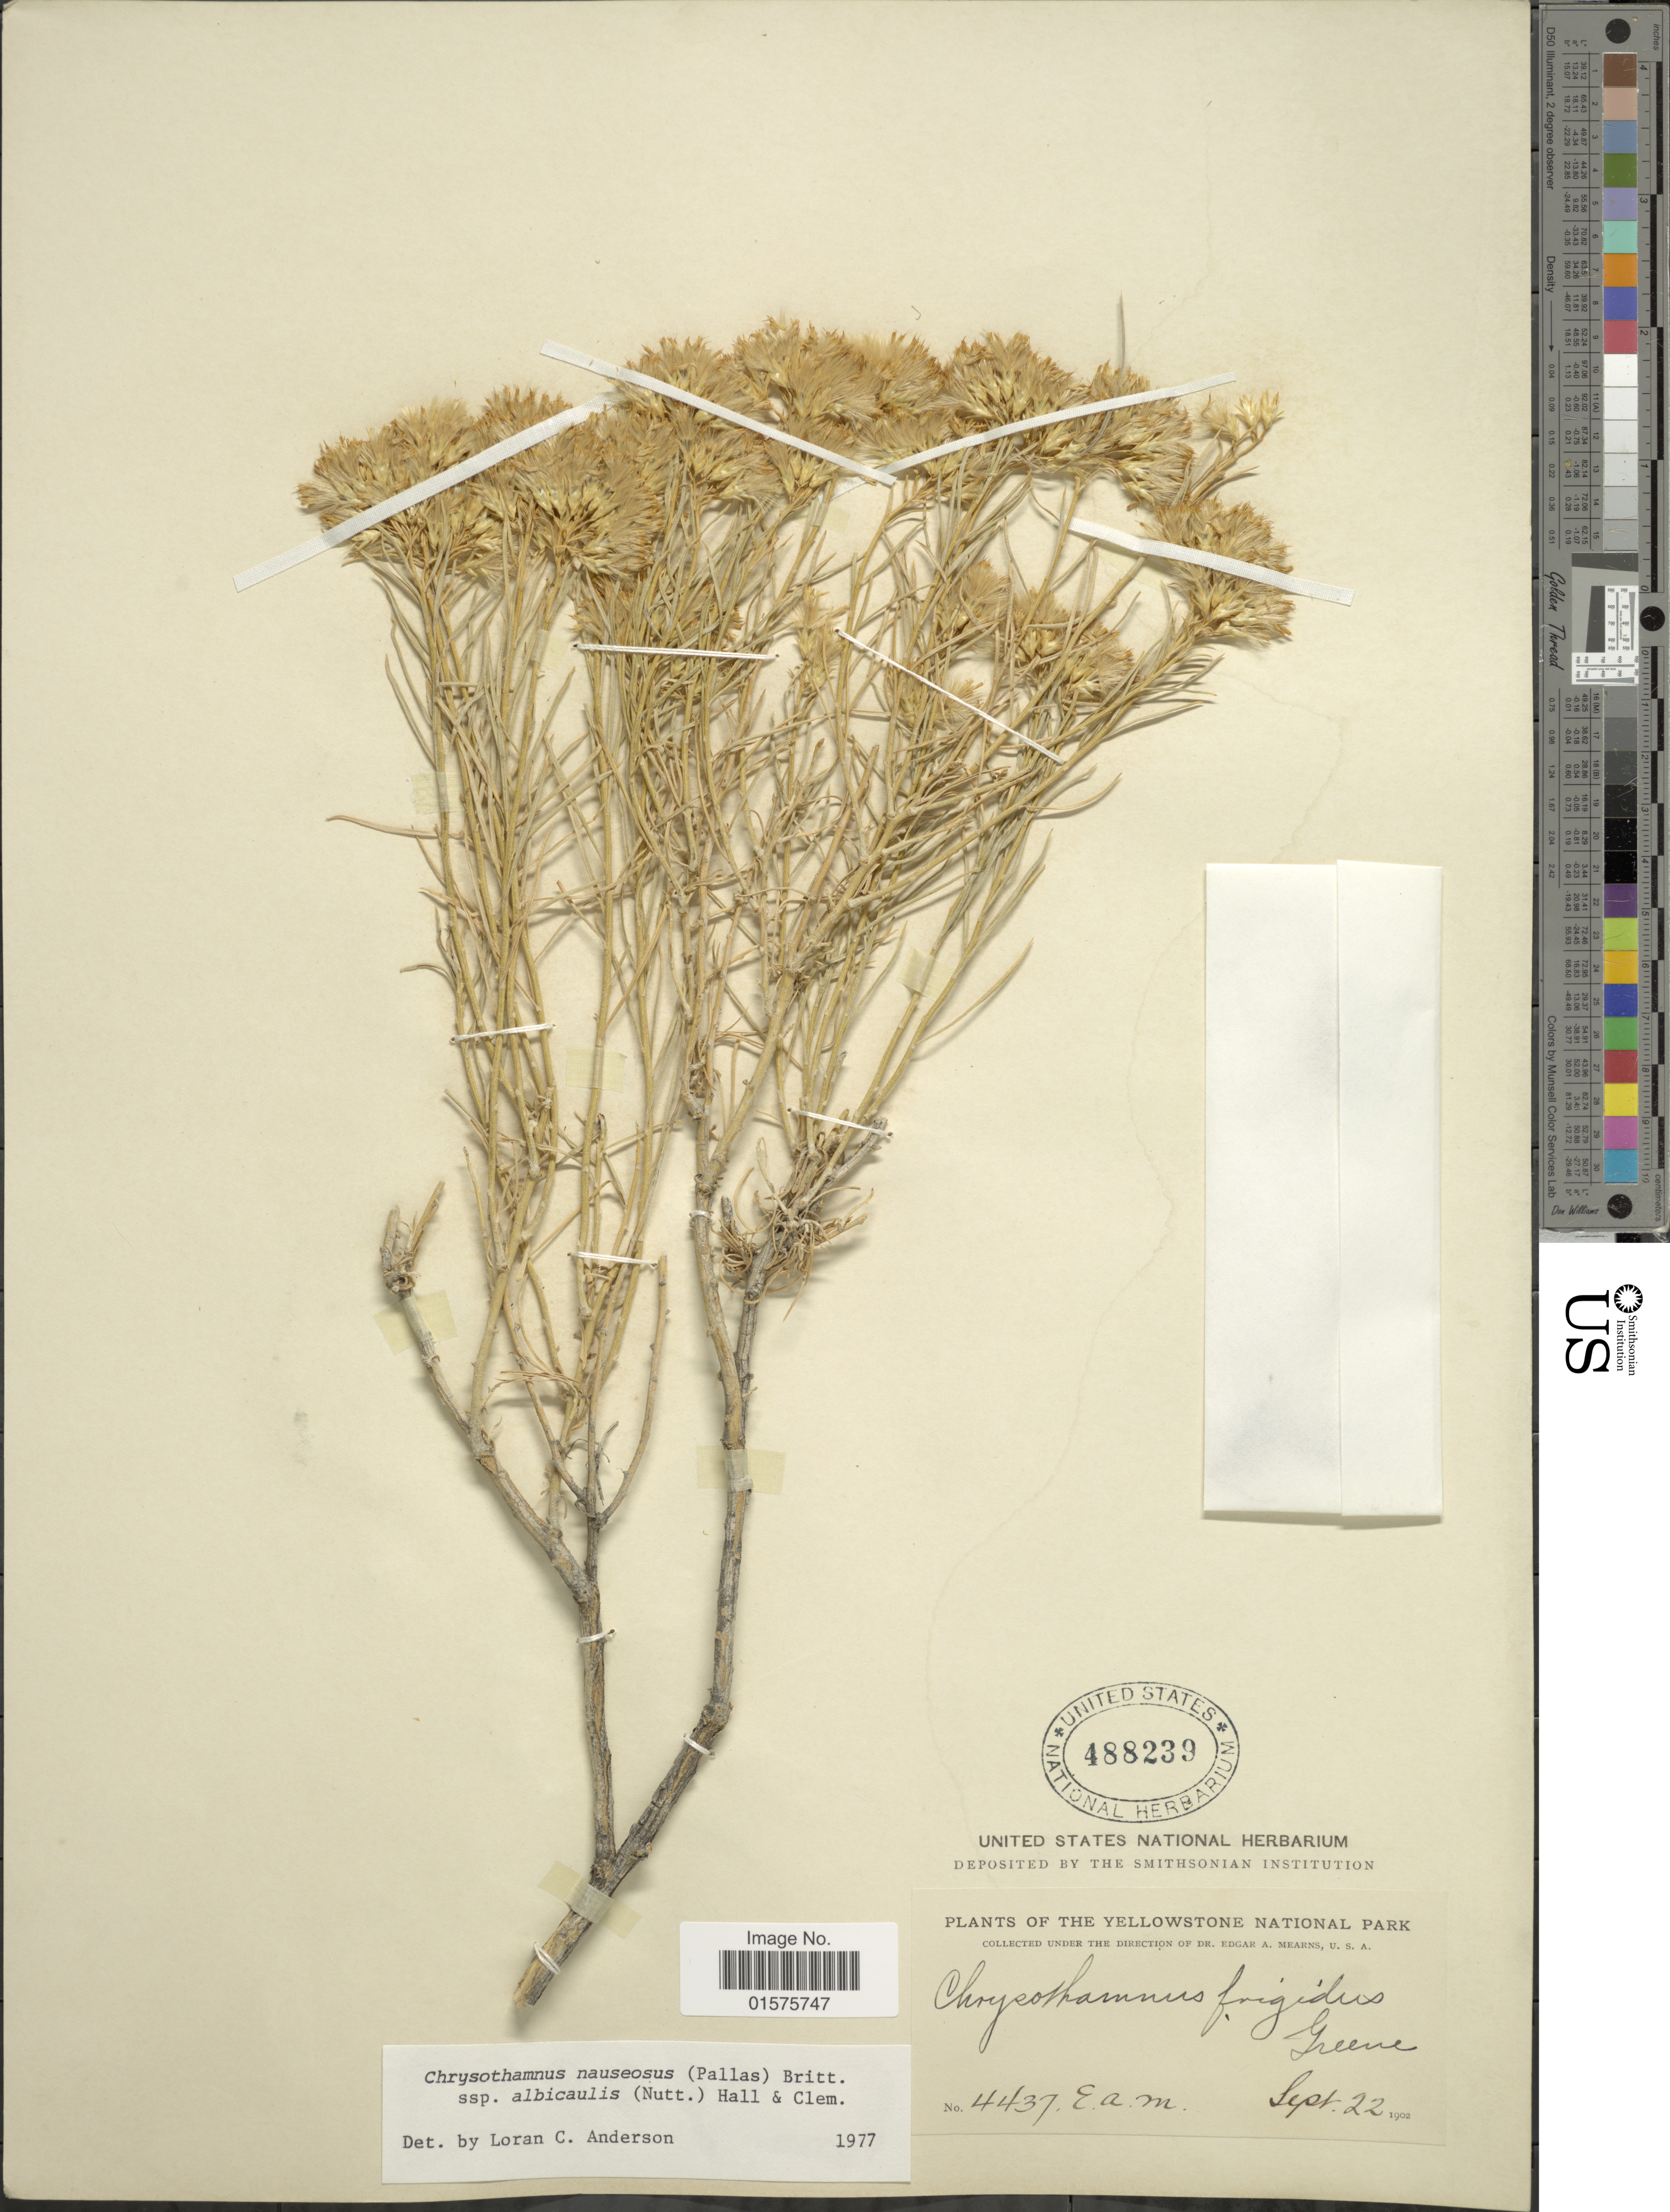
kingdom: Plantae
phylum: Tracheophyta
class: Magnoliopsida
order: Asterales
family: Asteraceae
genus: Ericameria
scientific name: Ericameria nauseosa var. speciosa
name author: (Nutt.) G.L. Nesom & G.I. Baird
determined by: Urbatsch, Lowell E., Curator (LSU), Louisiana State University (UNITED STATES)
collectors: E. A. Mearns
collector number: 4437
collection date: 1902-09-22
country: United States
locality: Yellowstone National Park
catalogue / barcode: US 488239